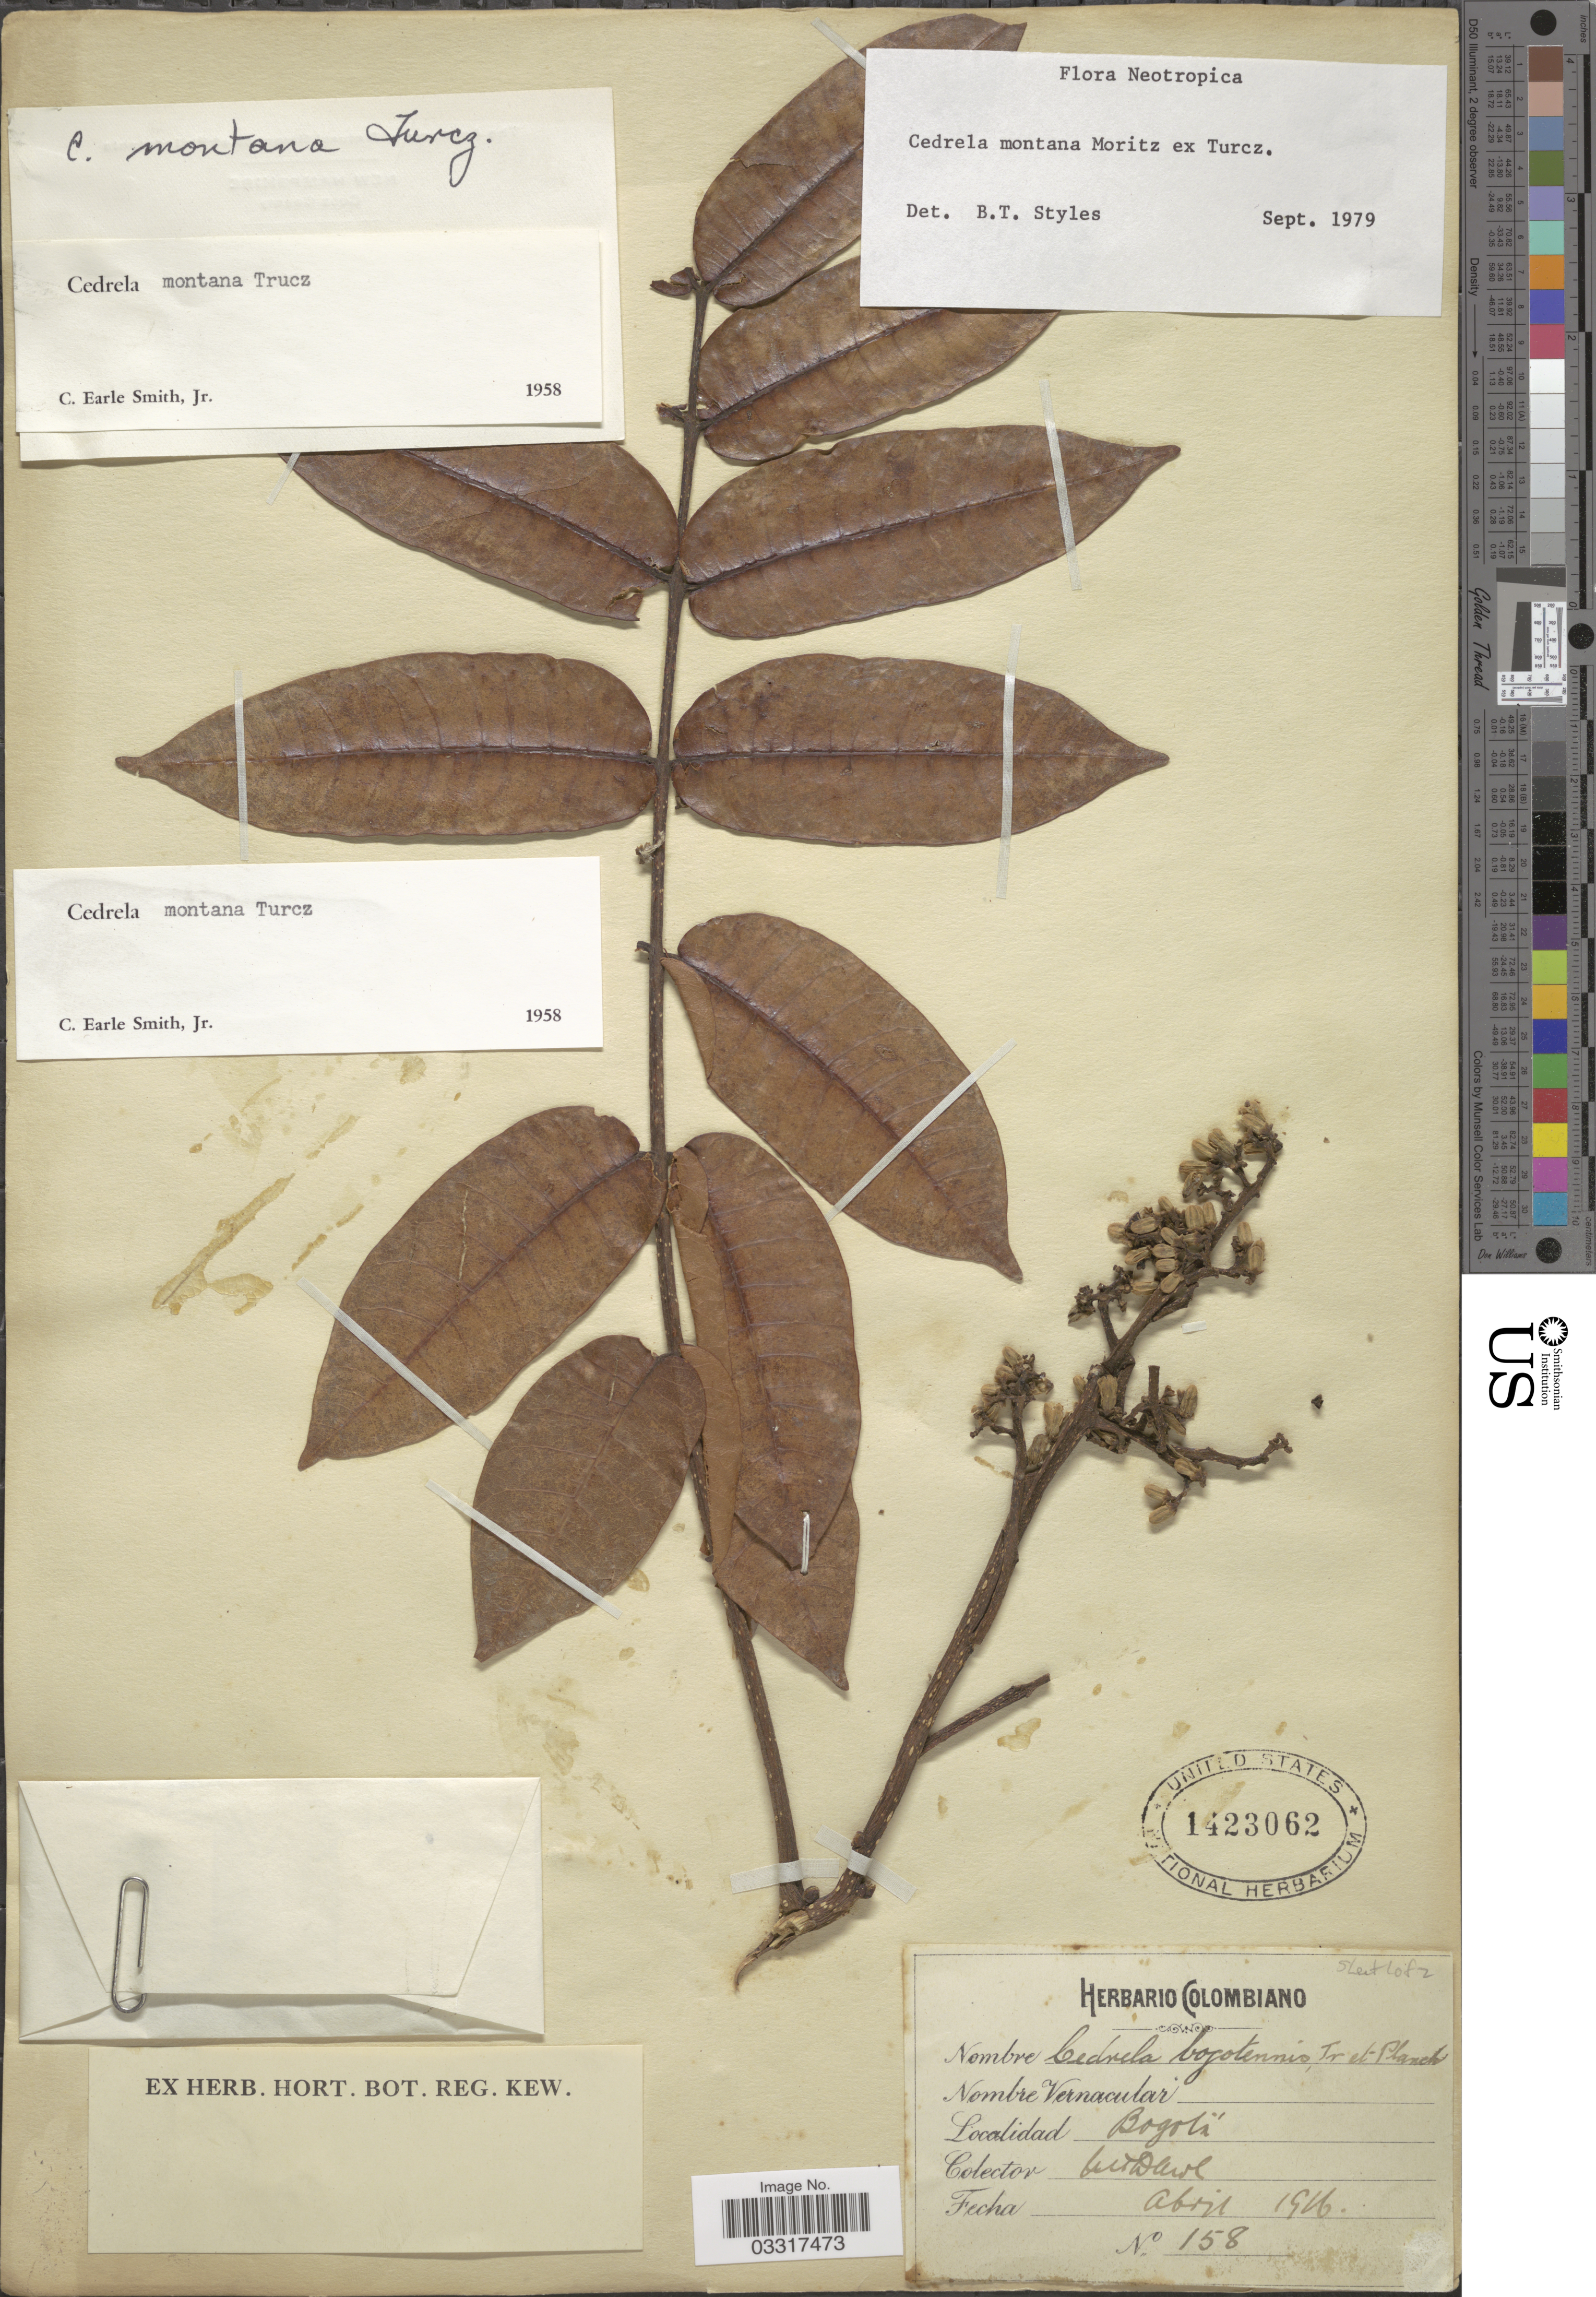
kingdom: Plantae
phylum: Tracheophyta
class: Magnoliopsida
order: Sapindales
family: Meliaceae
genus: Cedrela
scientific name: Cedrela montana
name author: Moritz ex Turcz.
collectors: M. T. Dawe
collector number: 158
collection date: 1916-04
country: Colombia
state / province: Bogota D.C.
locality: Bogotá.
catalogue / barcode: US 1423062